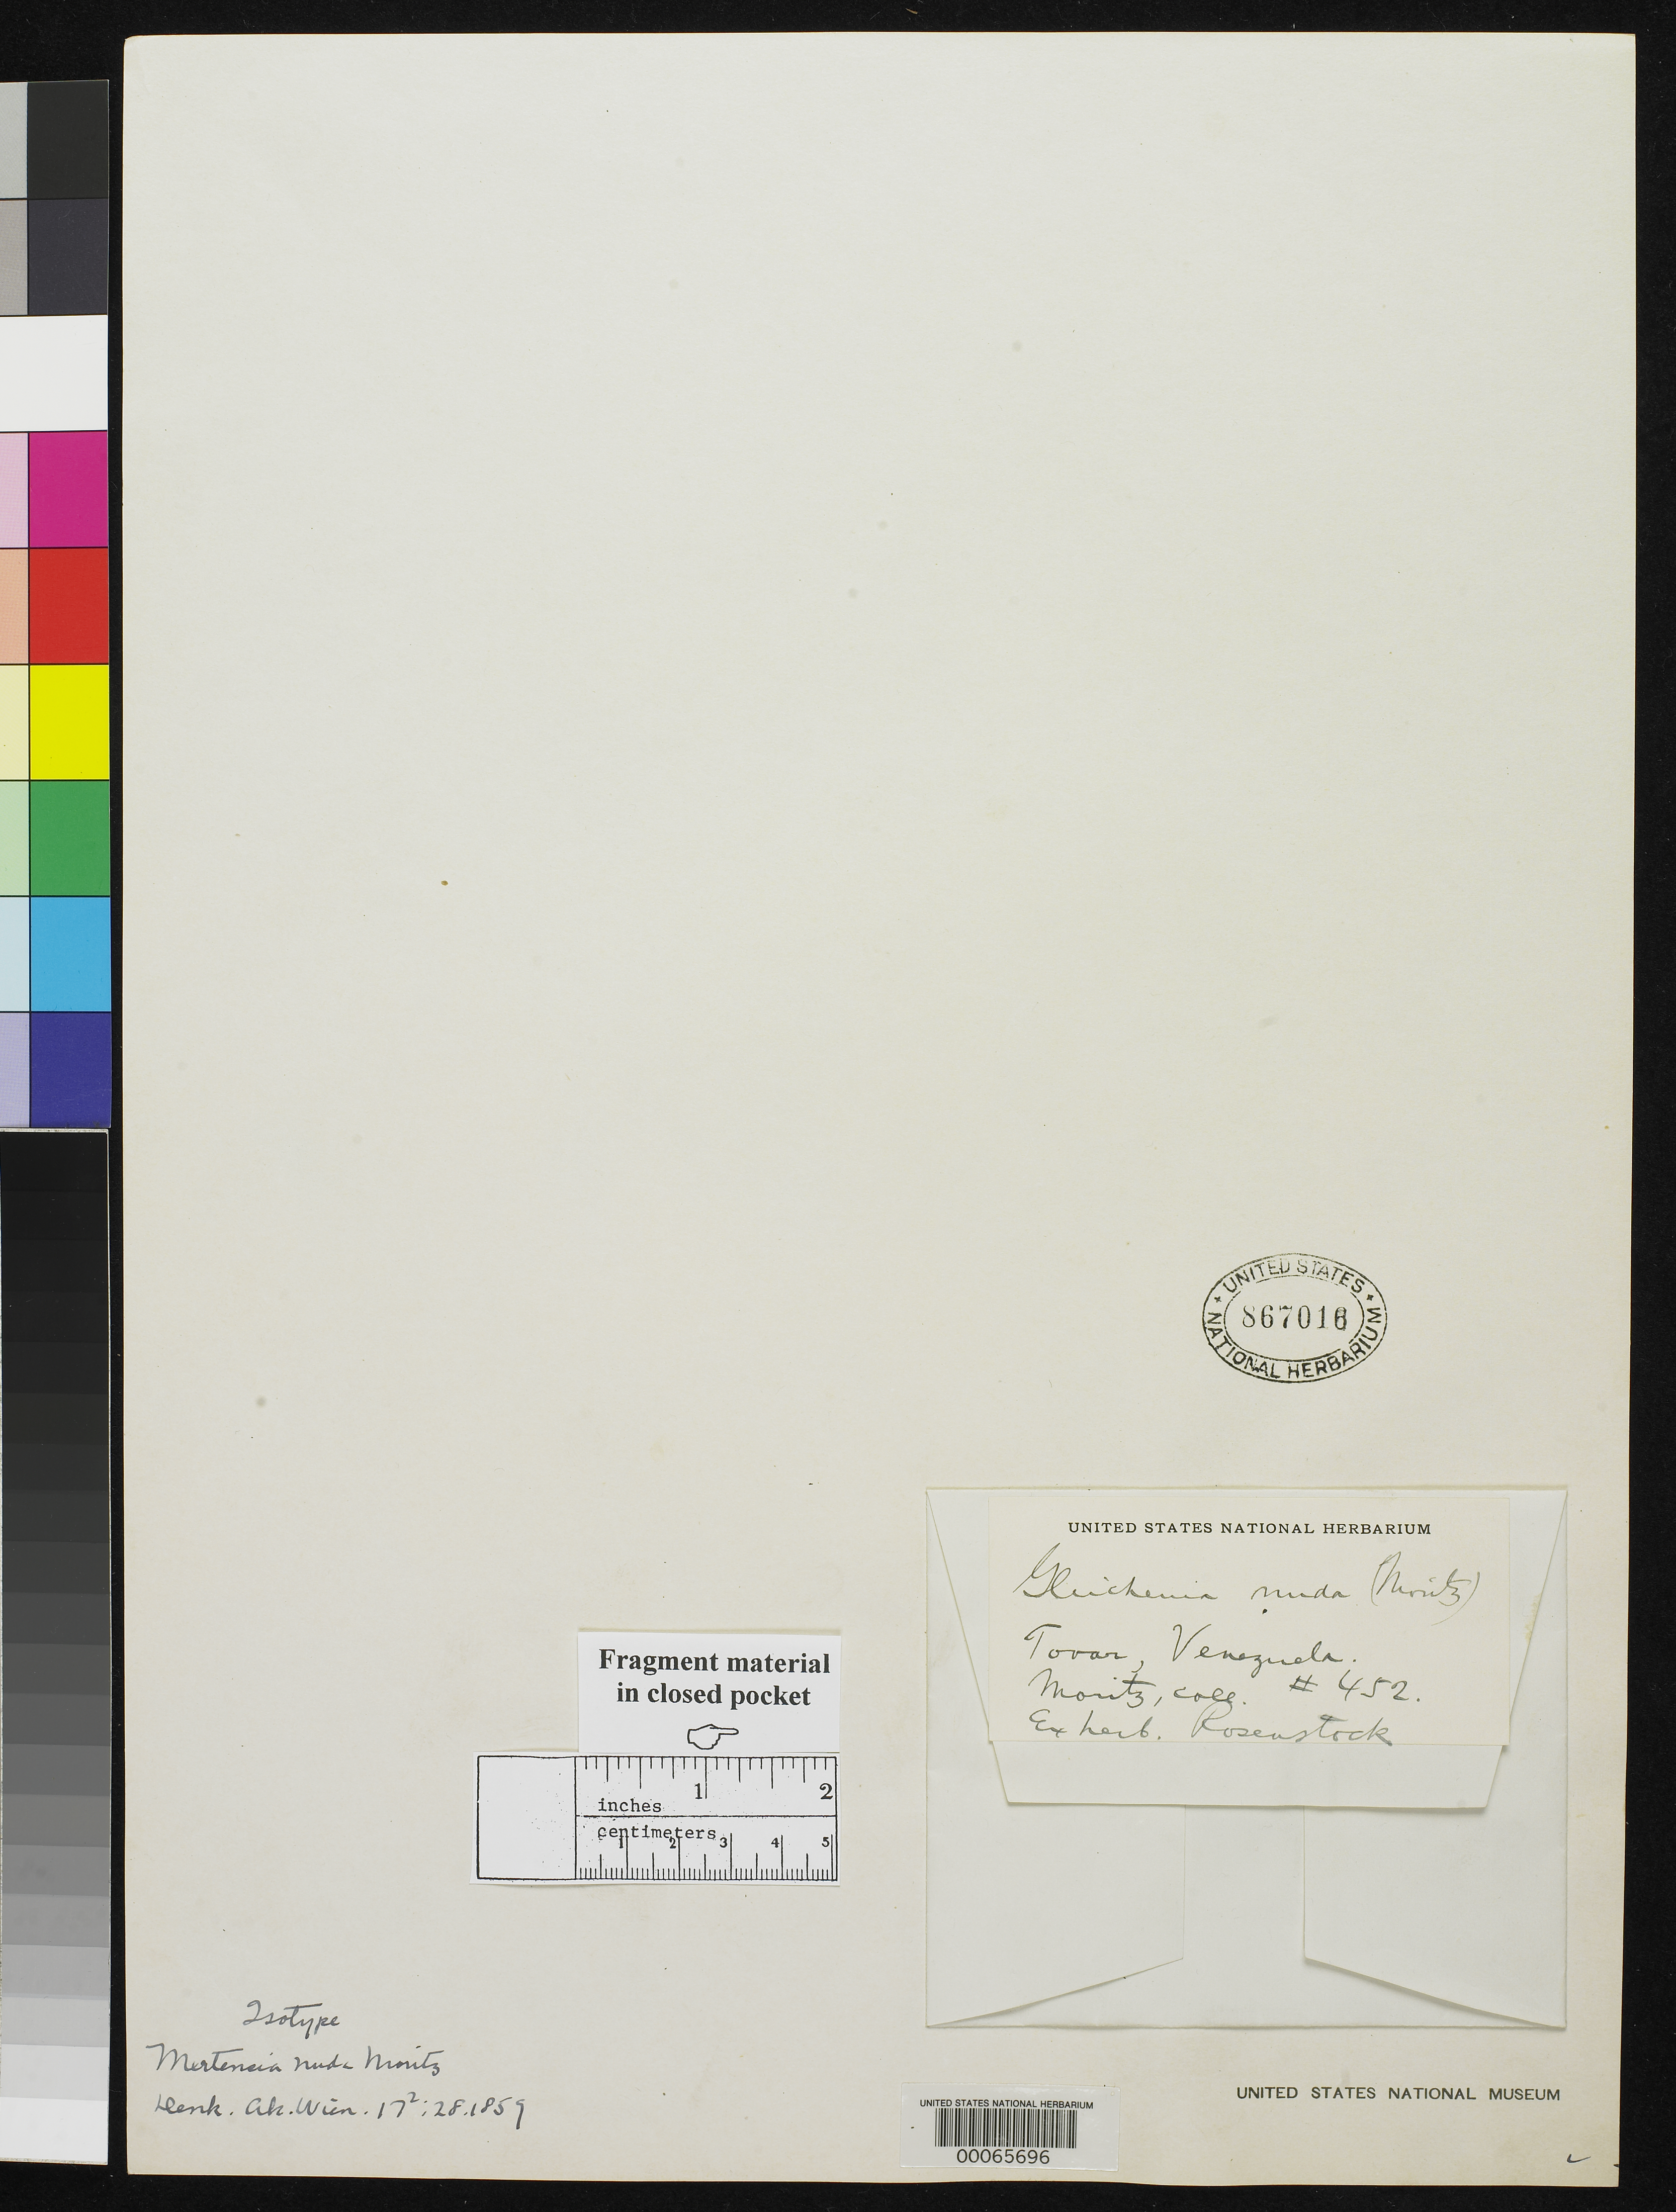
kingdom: Plantae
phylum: Tracheophyta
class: Polypodiopsida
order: Gleicheniales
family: Gleicheniaceae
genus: Mertensia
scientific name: Mertensia nuda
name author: Moritz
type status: Type Collection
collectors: A. Moritz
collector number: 452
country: Venezuela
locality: Tovar.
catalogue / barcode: US 867016